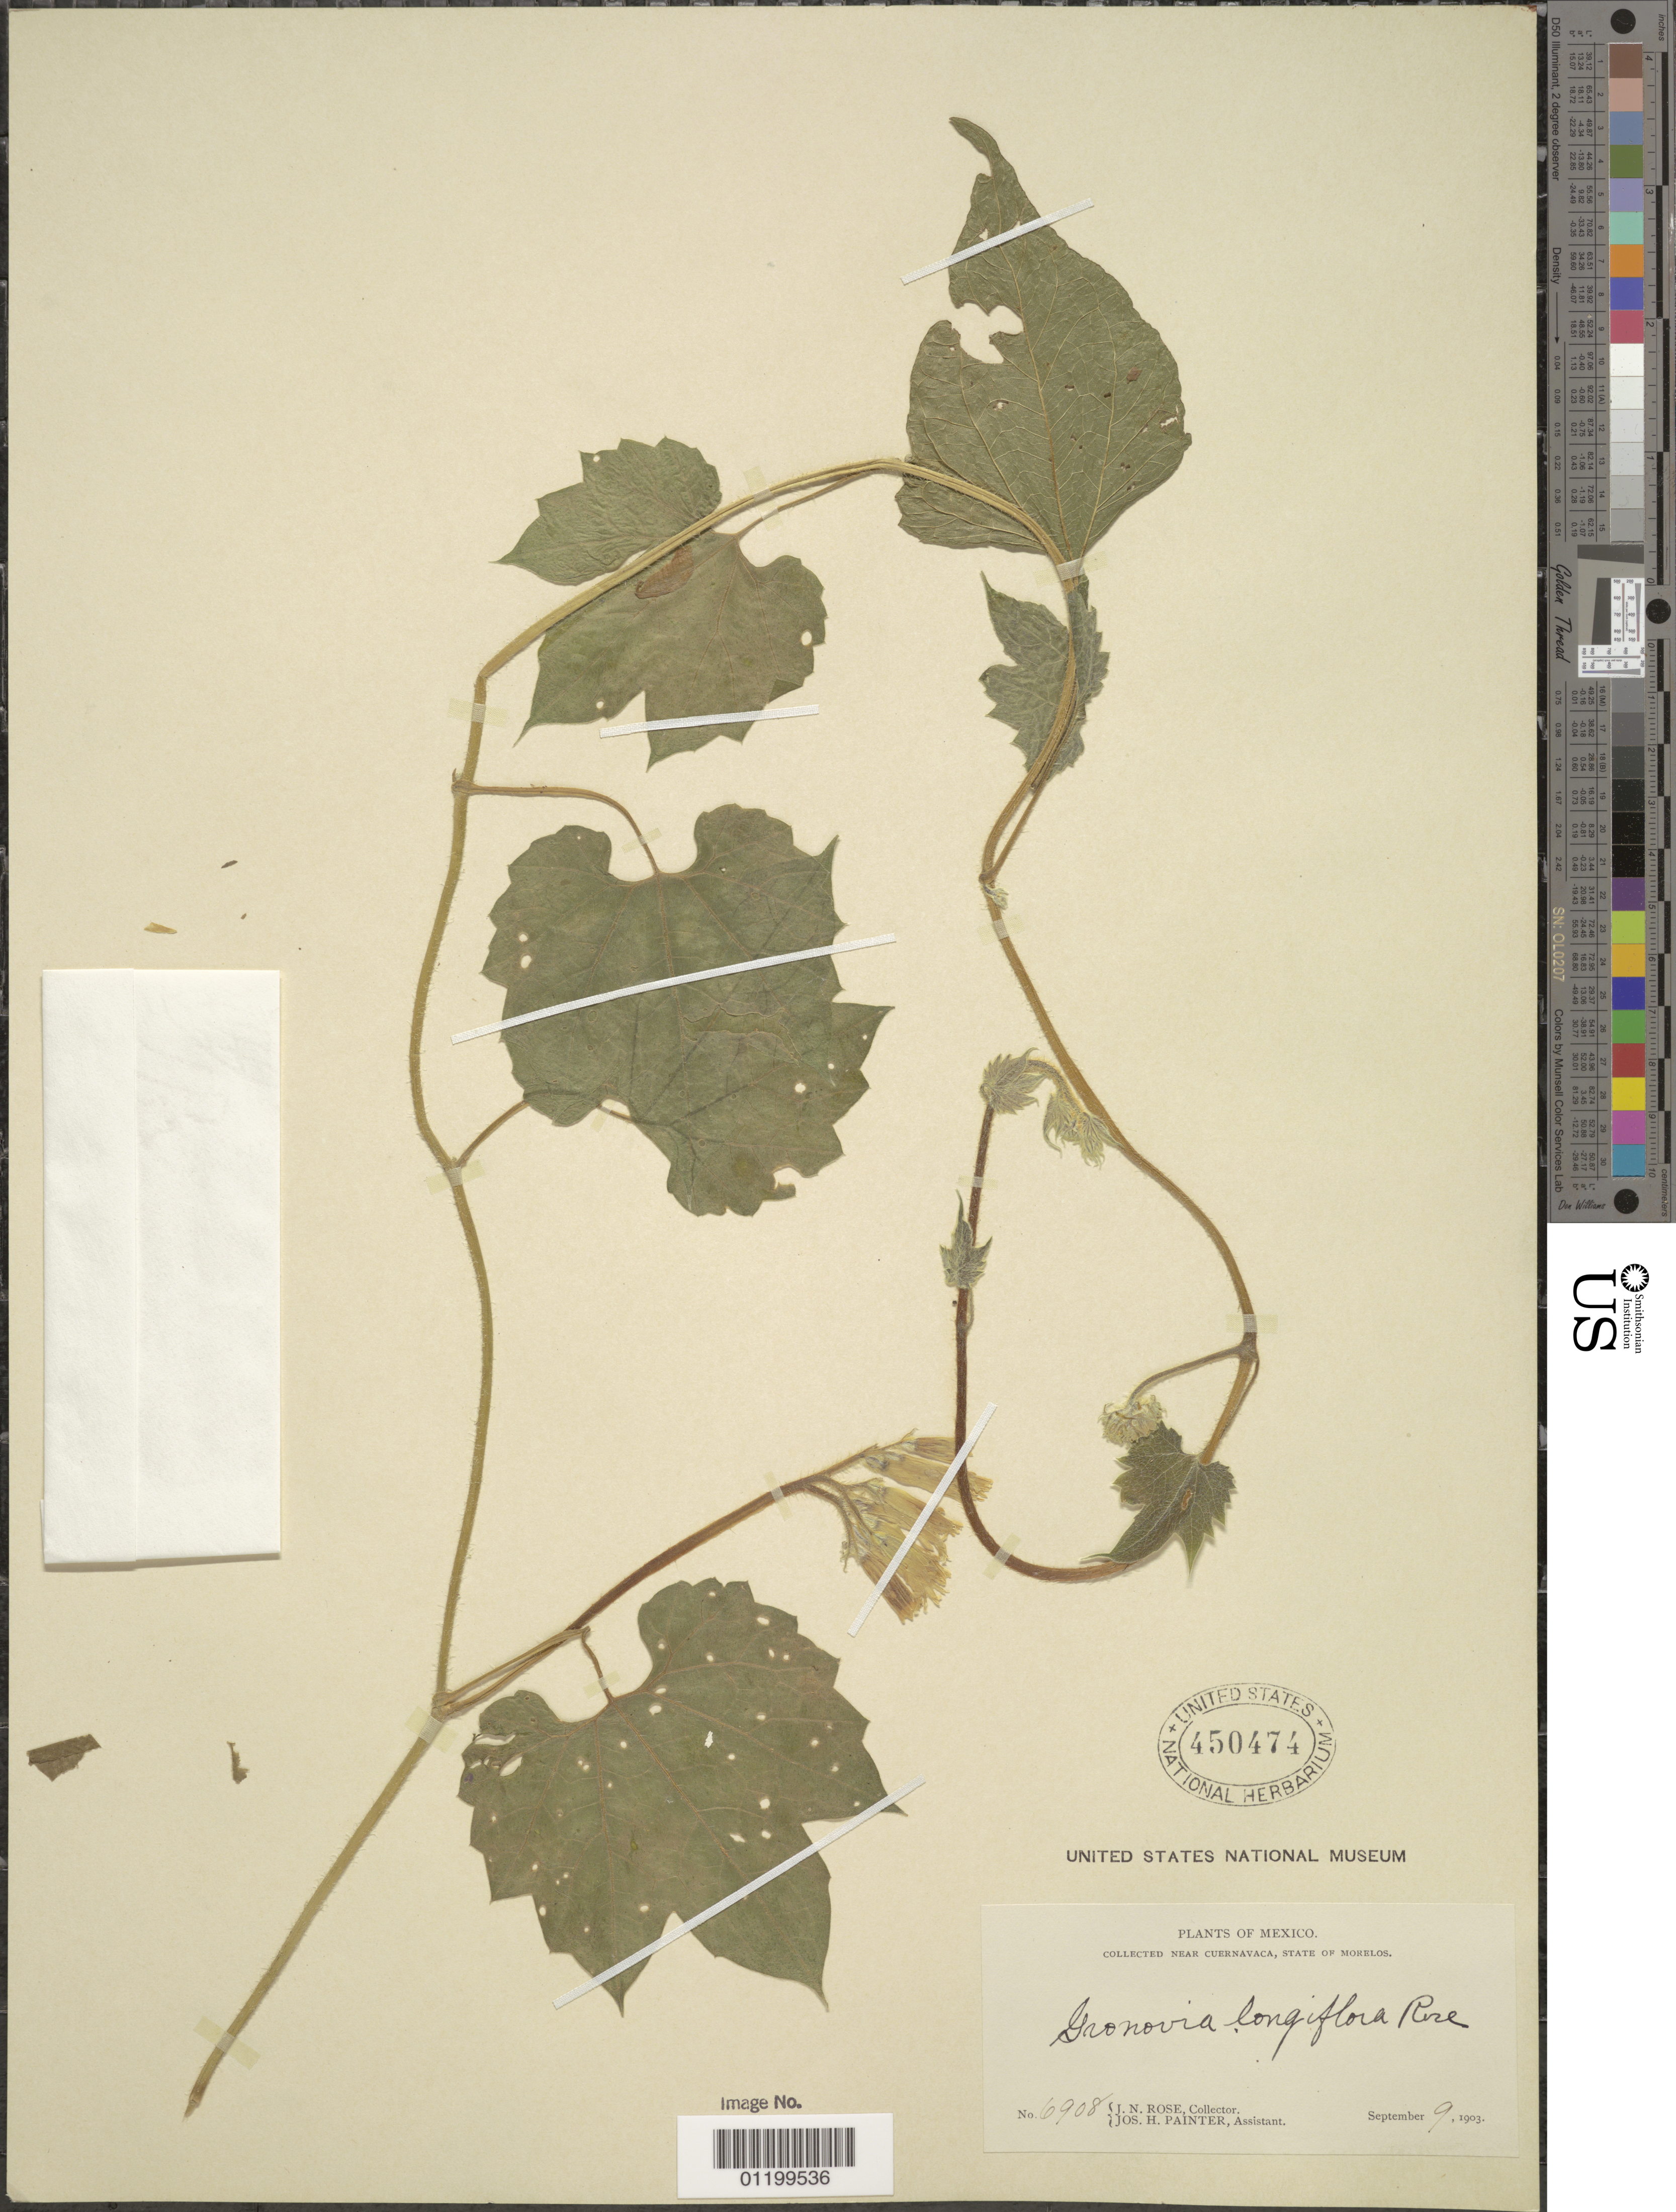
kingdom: Plantae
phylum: Tracheophyta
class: Magnoliopsida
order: Cornales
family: Loasaceae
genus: Gronovia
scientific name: Gronovia longiflora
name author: Rose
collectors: J. N. Rose & J. H. Painter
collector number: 6908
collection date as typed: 10 Sep 1903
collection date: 1903-09-10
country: Mexico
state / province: Morelos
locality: Near Cuernavaca.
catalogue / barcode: US 450474